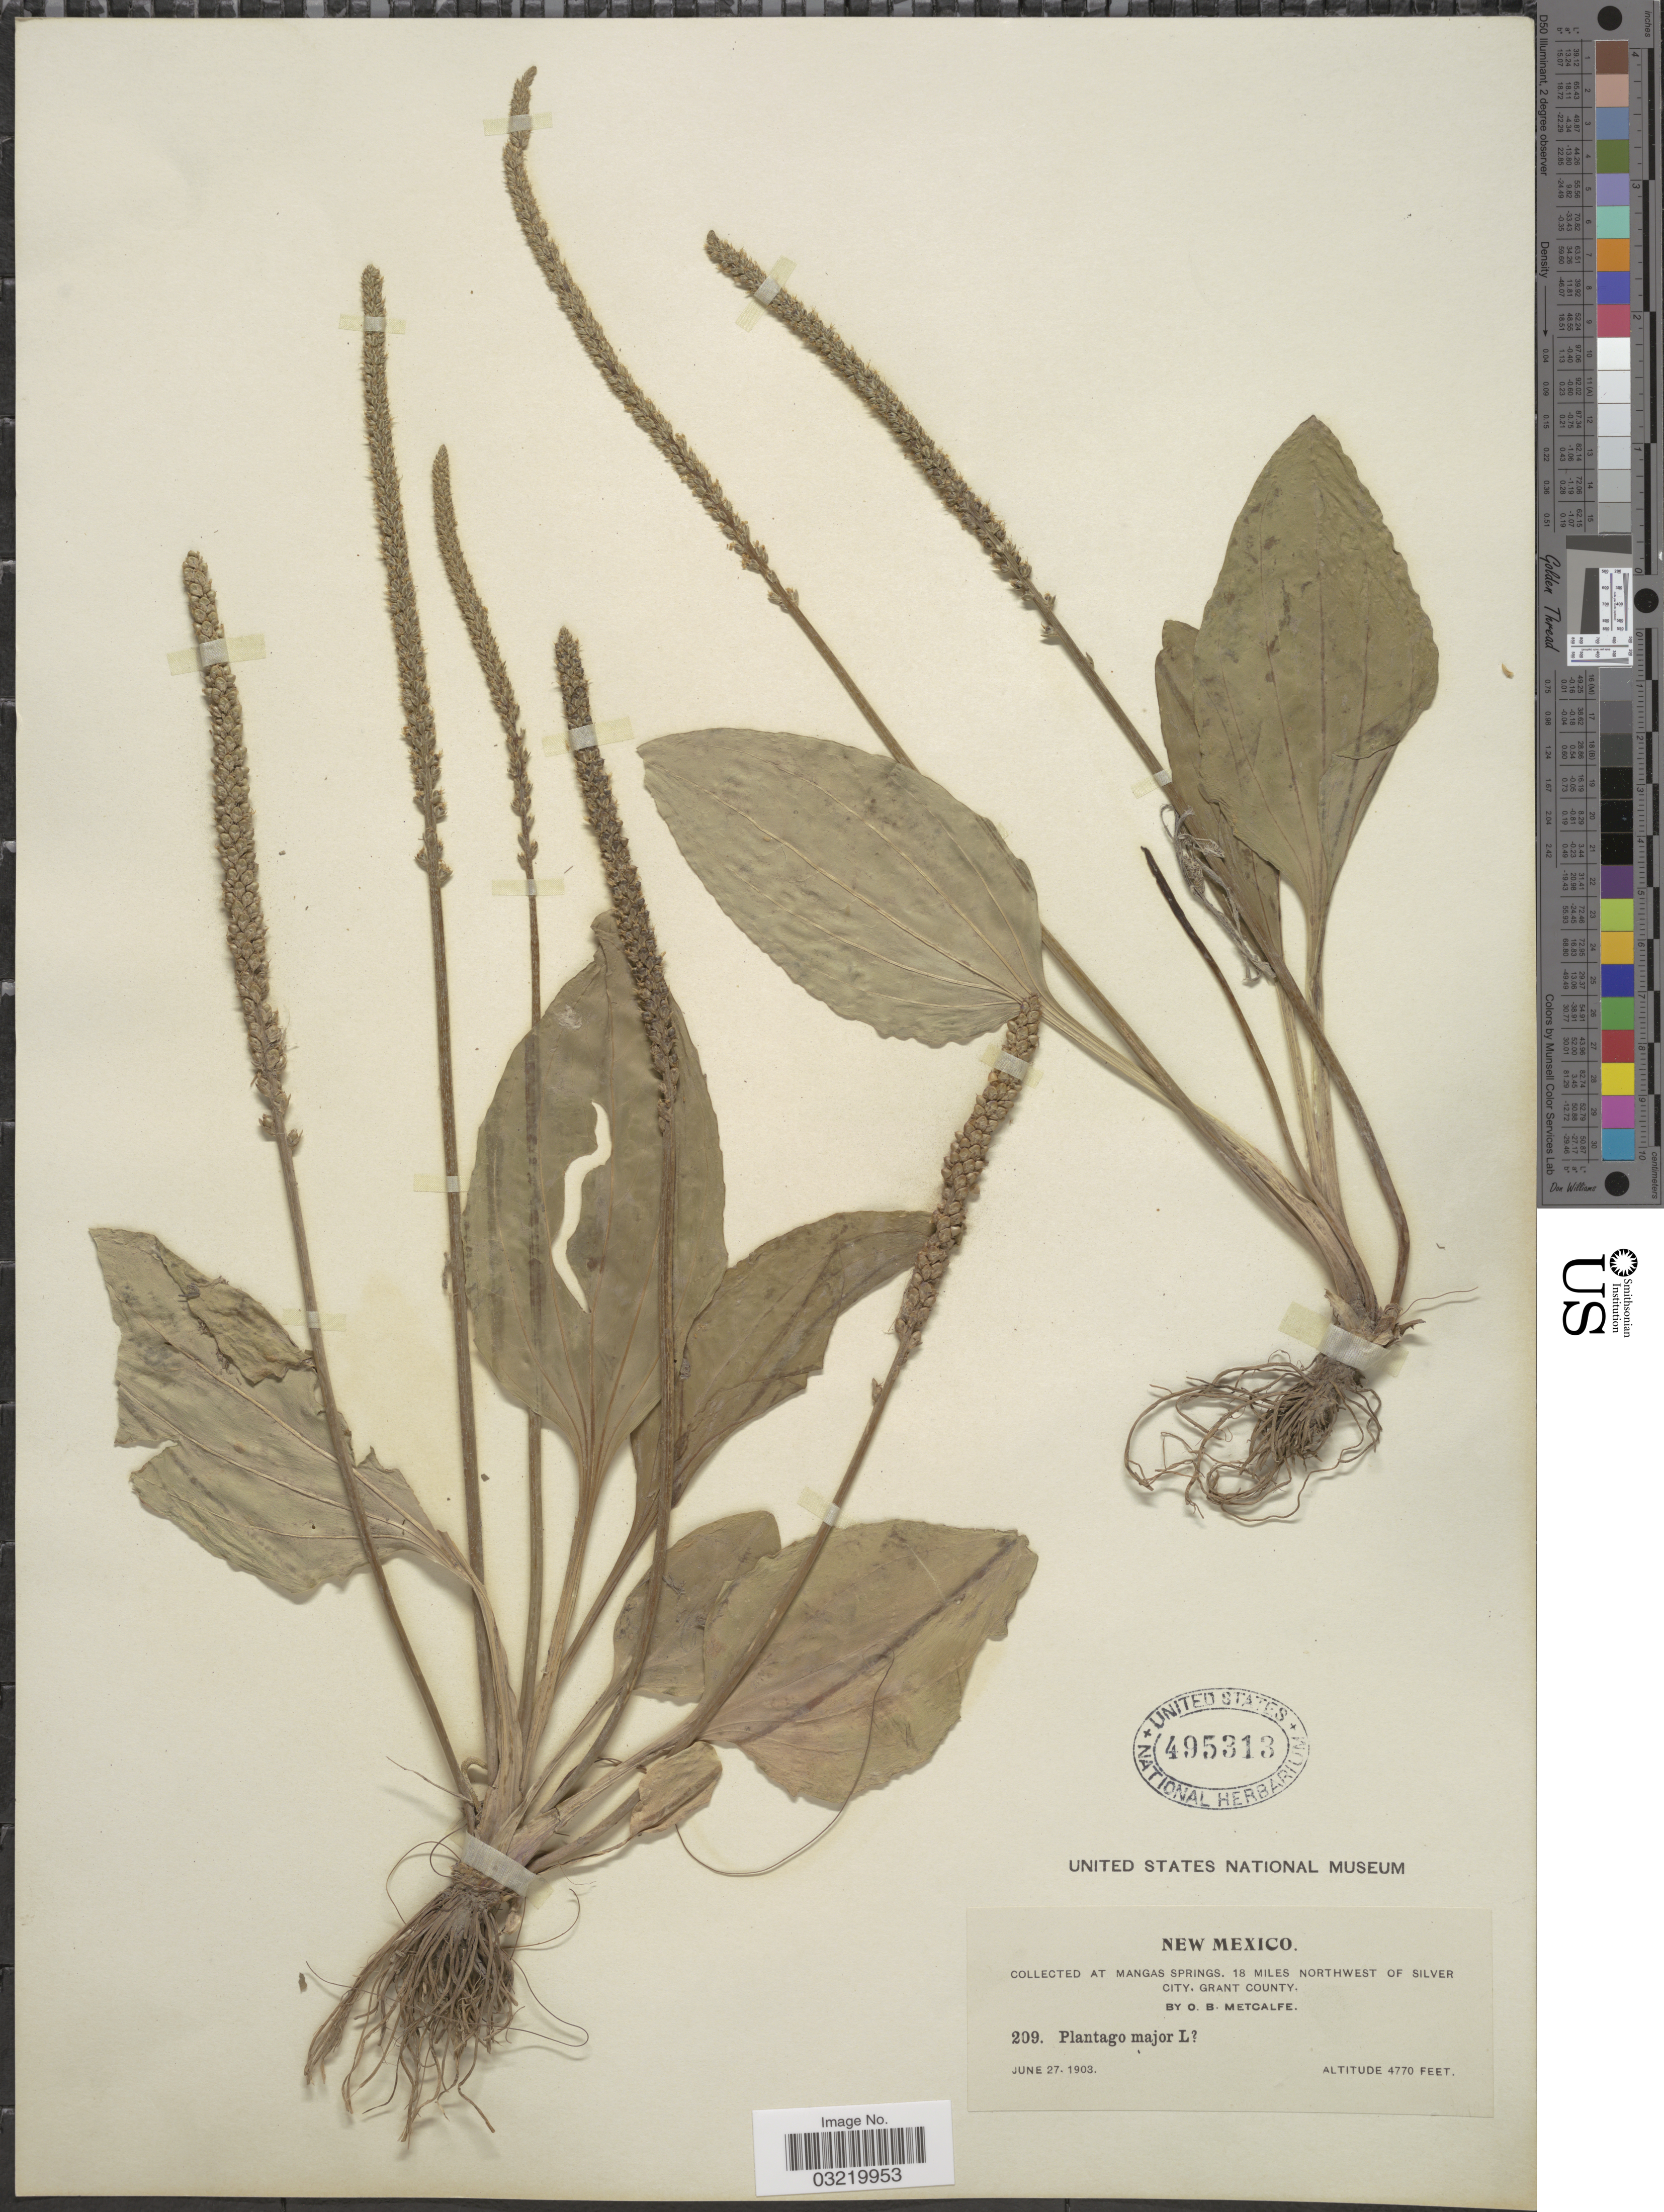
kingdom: Plantae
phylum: Tracheophyta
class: Magnoliopsida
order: Lamiales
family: Plantaginaceae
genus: Plantago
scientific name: Plantago sp.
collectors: O. B. Metcalfe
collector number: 209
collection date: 1903-06-27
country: United States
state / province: New Mexico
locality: Mangas Springs, 18 miles northwest of Silver City, Grant County.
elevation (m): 1454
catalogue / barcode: US 495313